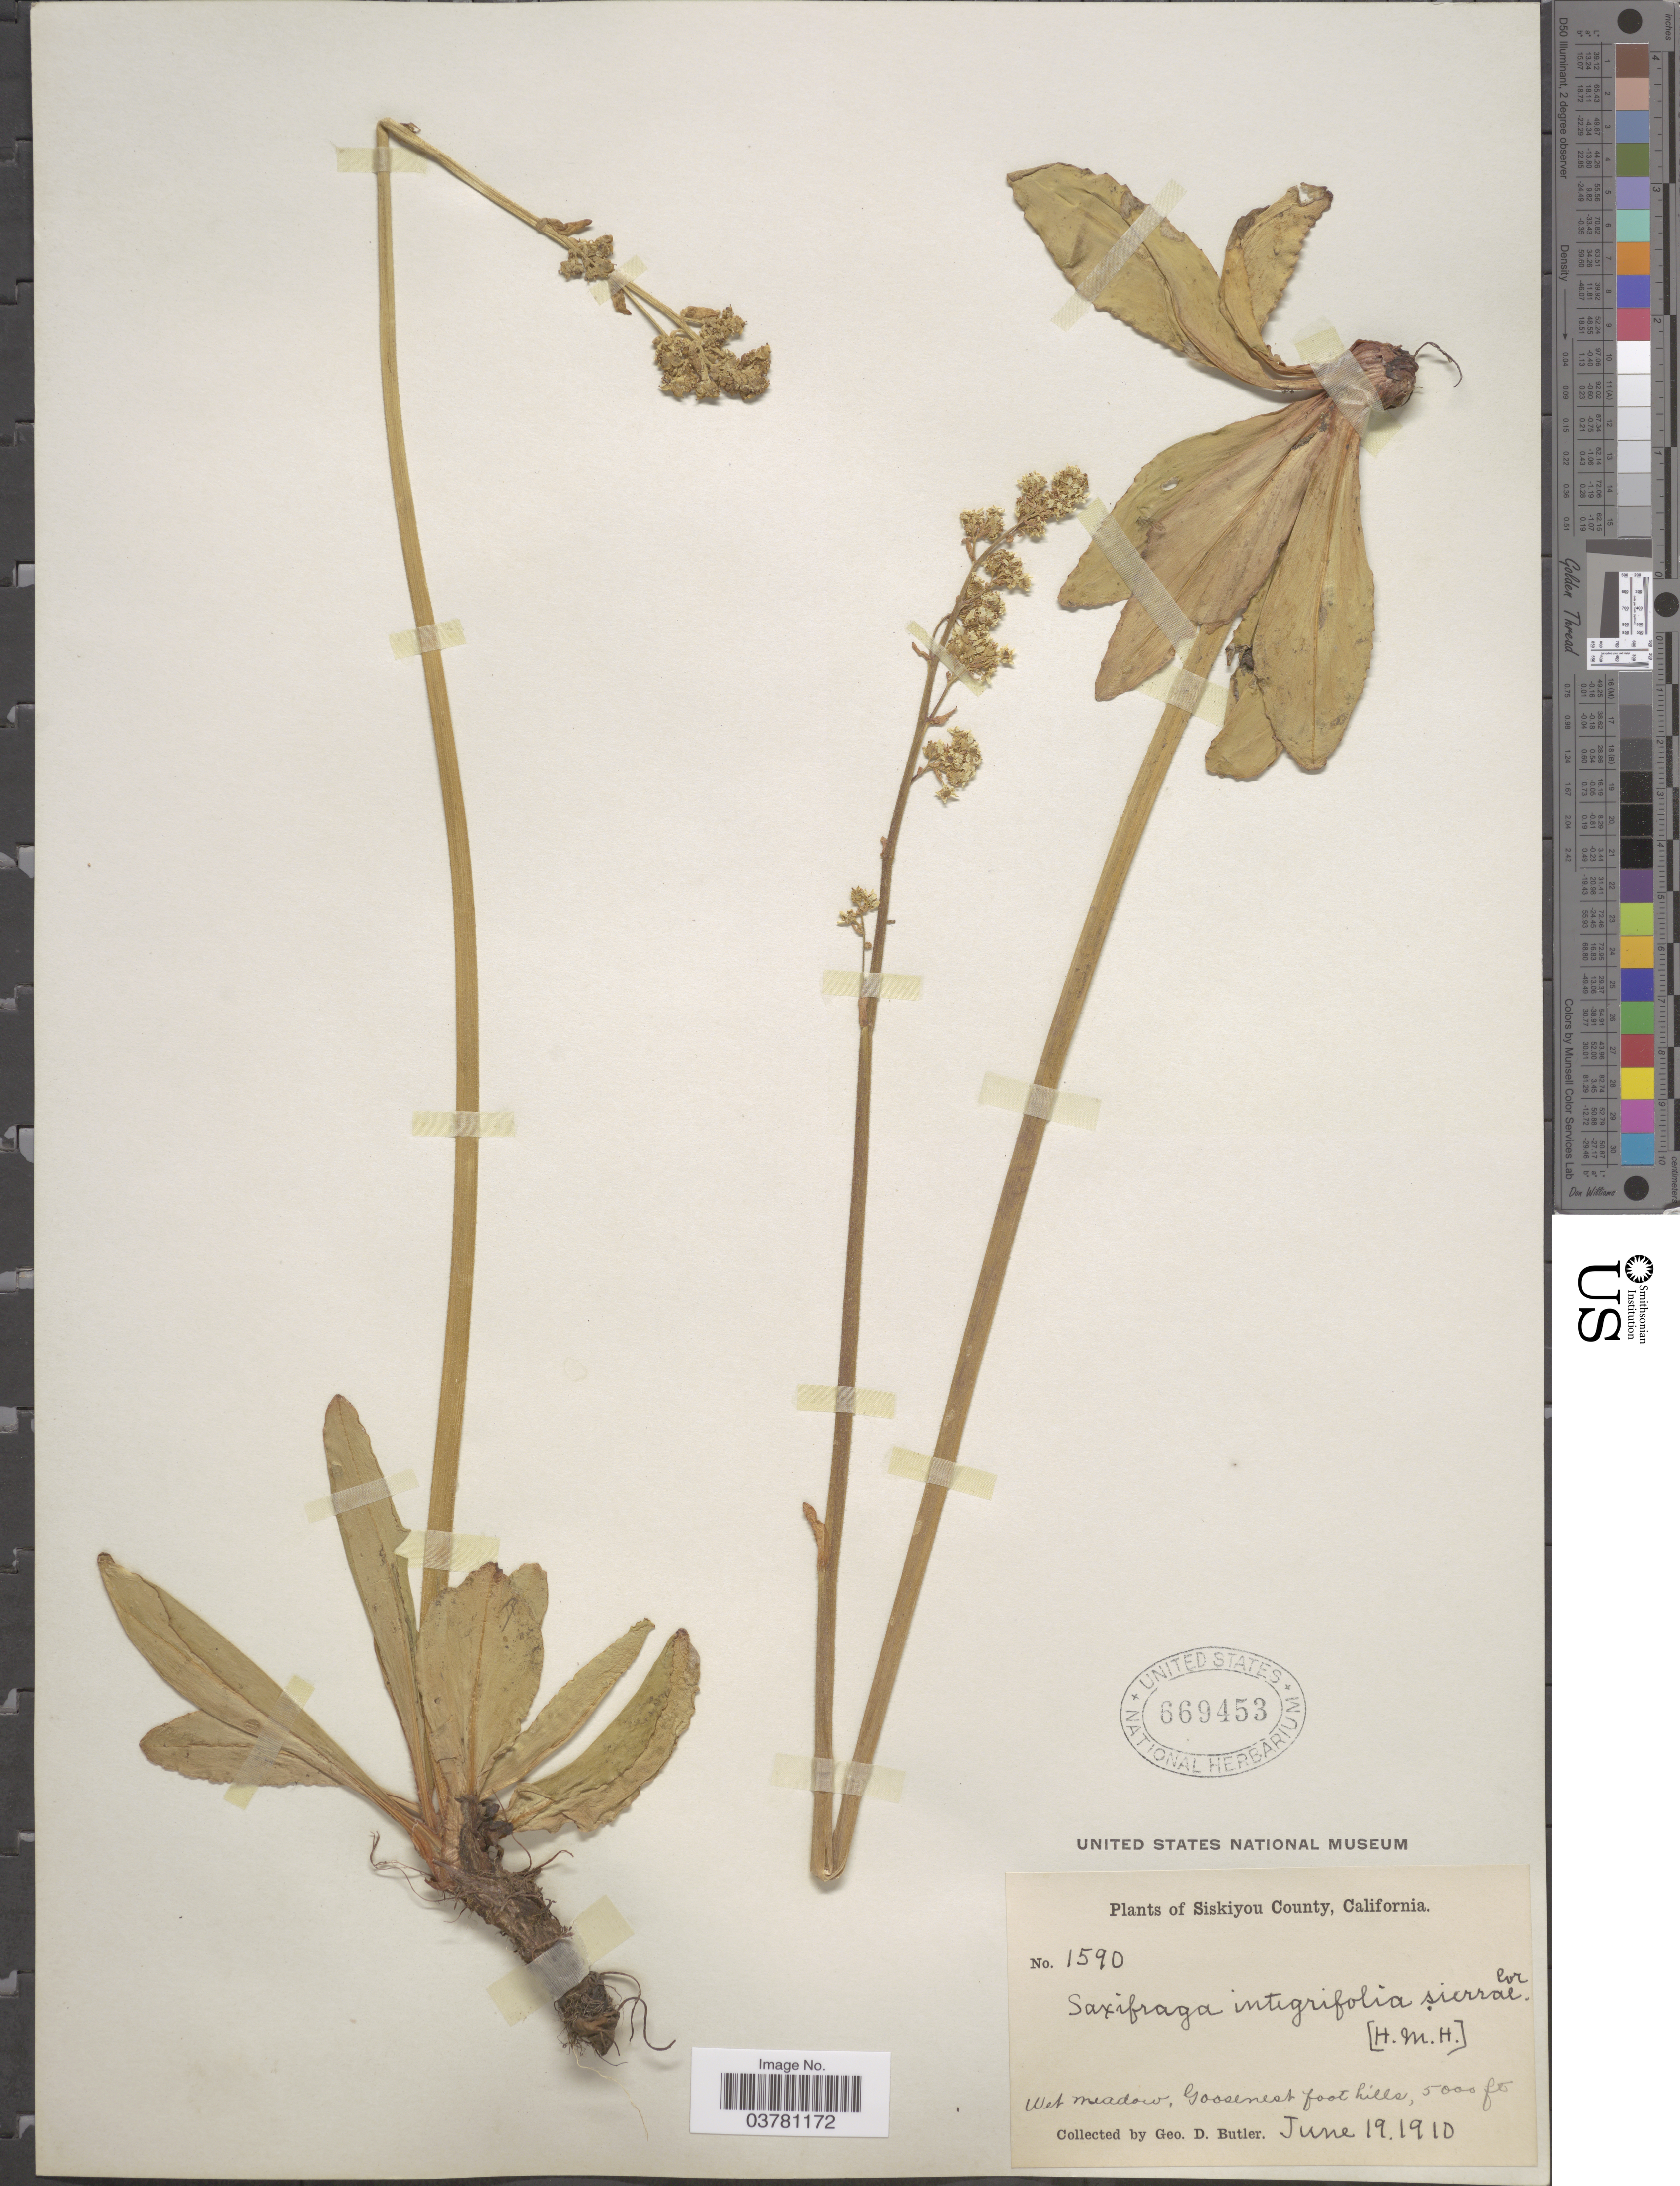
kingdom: Plantae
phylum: Tracheophyta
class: Magnoliopsida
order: Saxifragales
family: Saxifragaceae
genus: Micranthes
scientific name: Micranthes oregana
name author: (Howell) Small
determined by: (CAS) California Academy of Sciences (UNITED STATES)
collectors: G. D. Butler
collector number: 1590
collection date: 1910-06-19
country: United States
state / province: California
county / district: Siskiyou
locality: Siskiyou County. Wet Meadow, Goosenest foot hills.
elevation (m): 1524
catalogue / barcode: US 669453